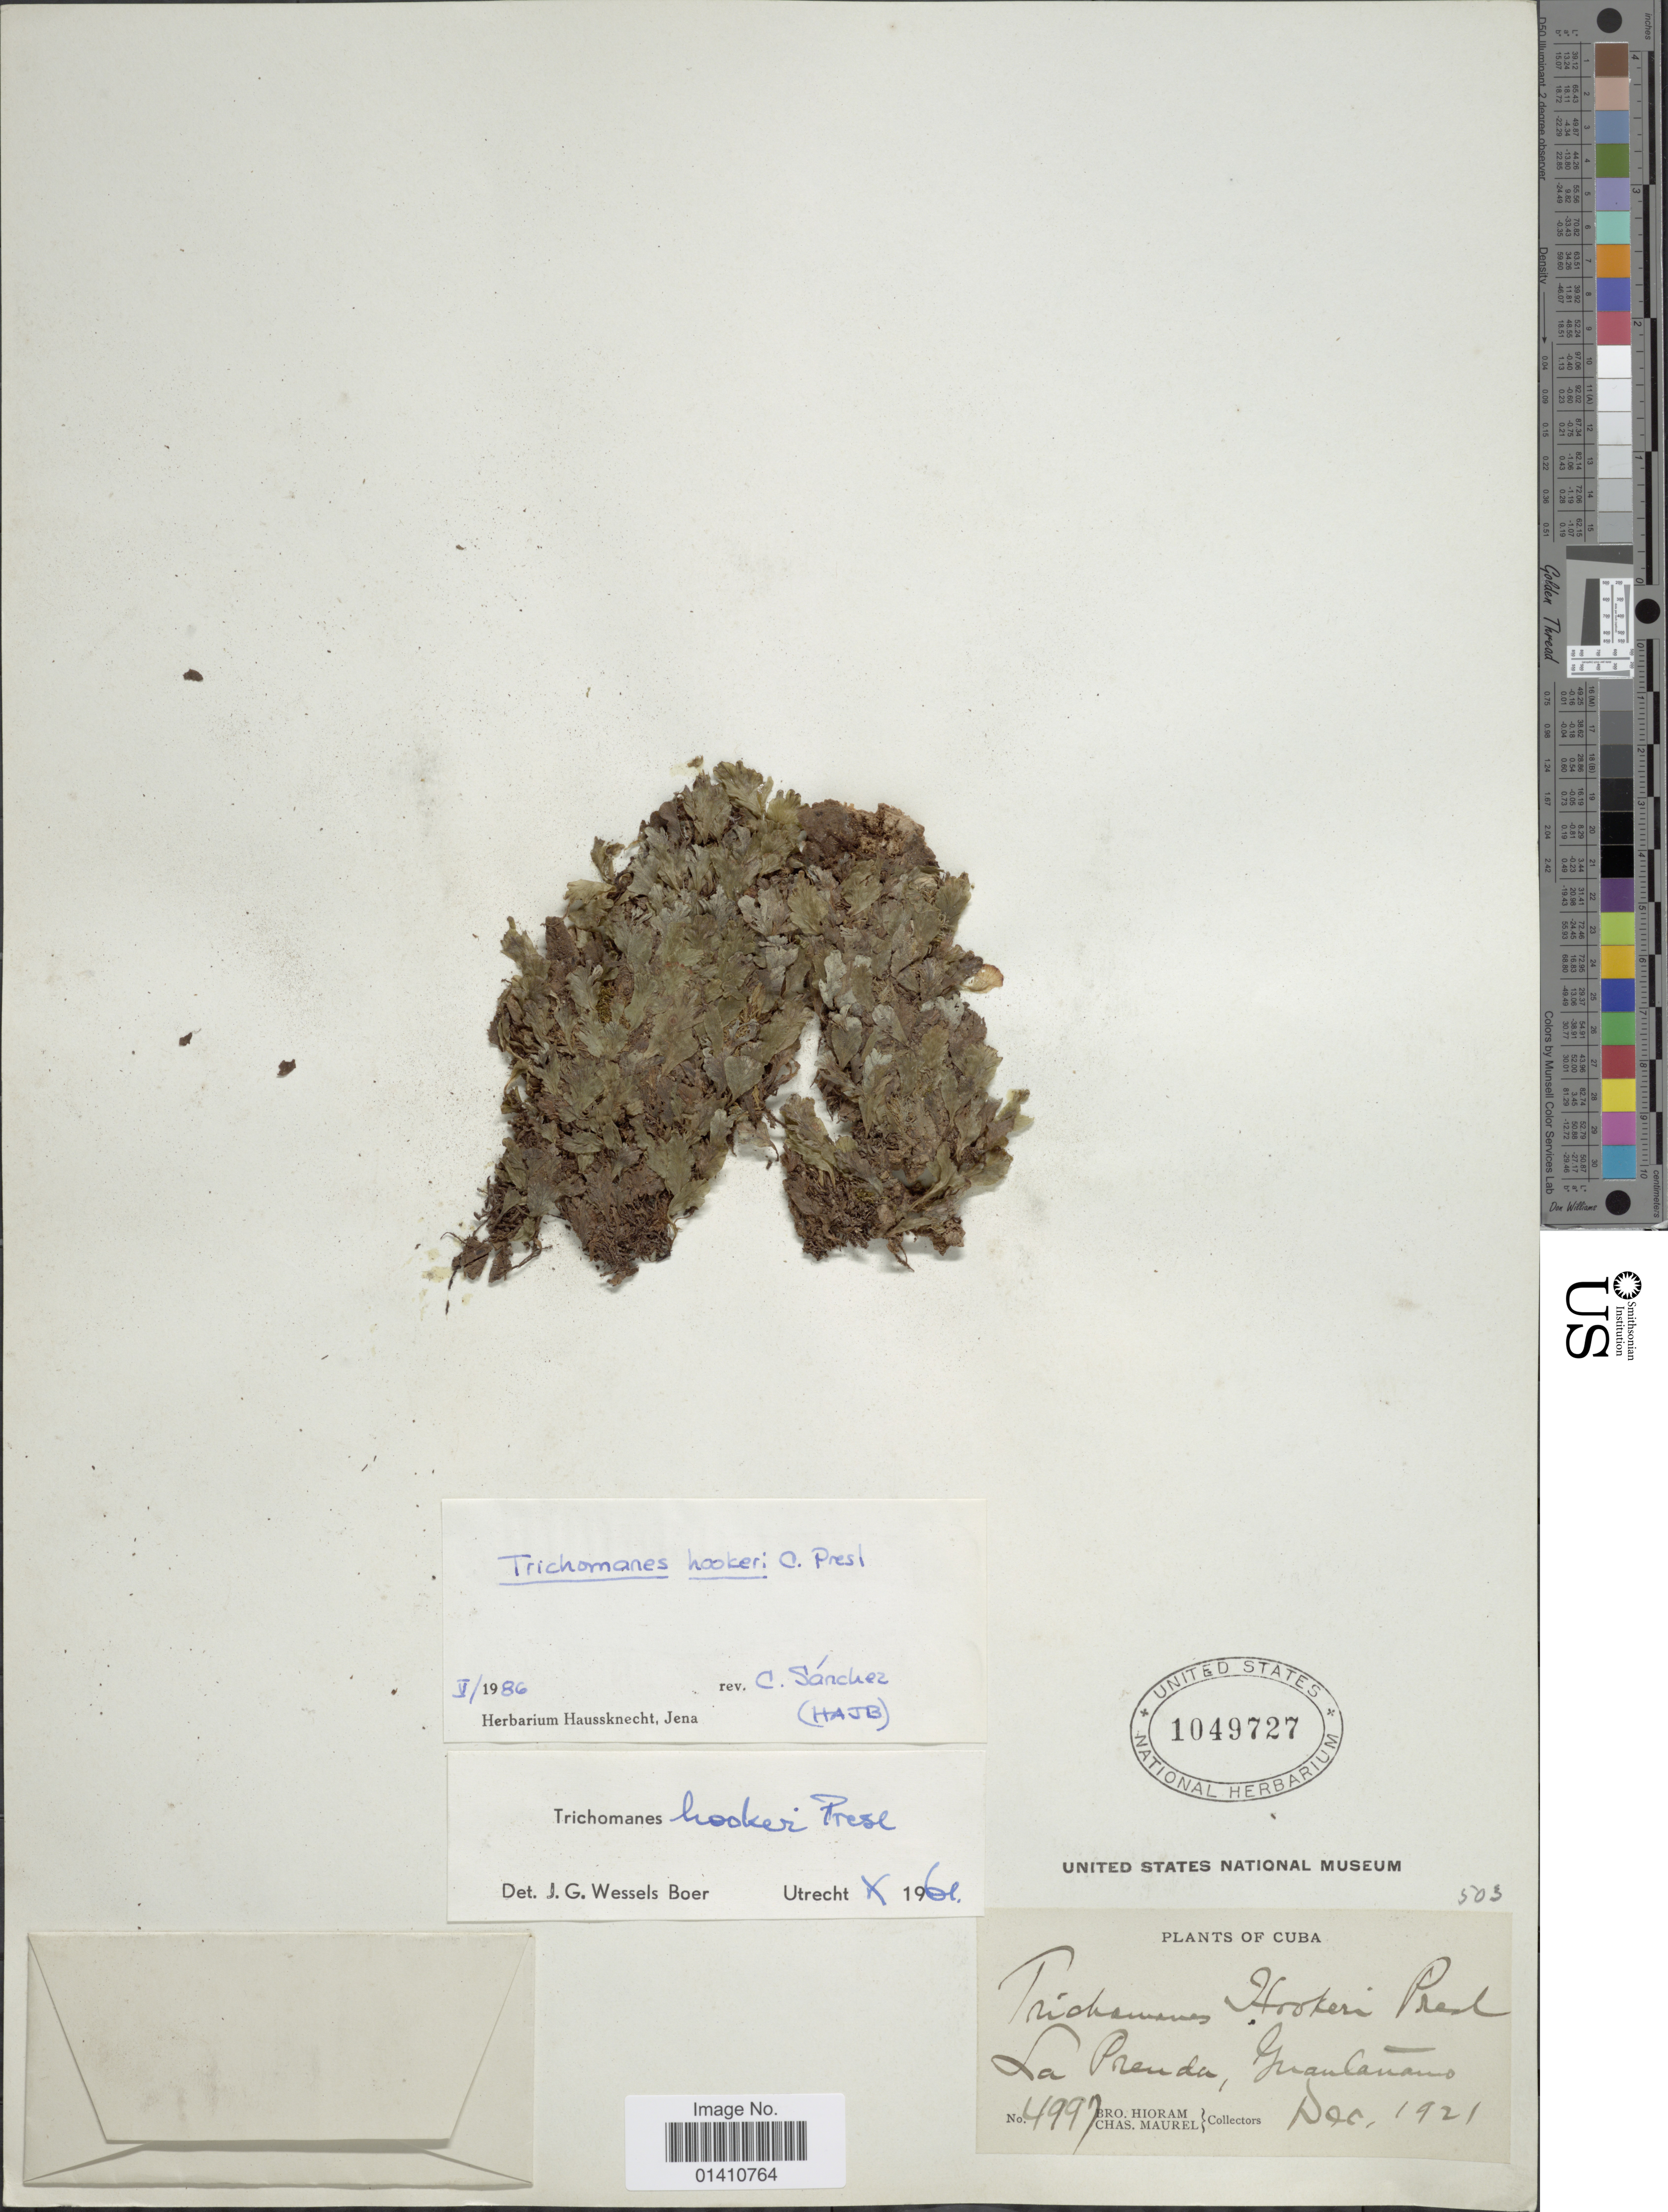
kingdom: Plantae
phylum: Tracheophyta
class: Polypodiopsida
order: Hymenophyllales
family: Hymenophyllaceae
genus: Didymoglossum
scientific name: Didymoglossum hookeri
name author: C. Presl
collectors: Bro. Hioram & C. Maurel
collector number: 4997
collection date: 1921-12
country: Cuba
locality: La Prenda, Guantanamo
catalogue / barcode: US 1049727